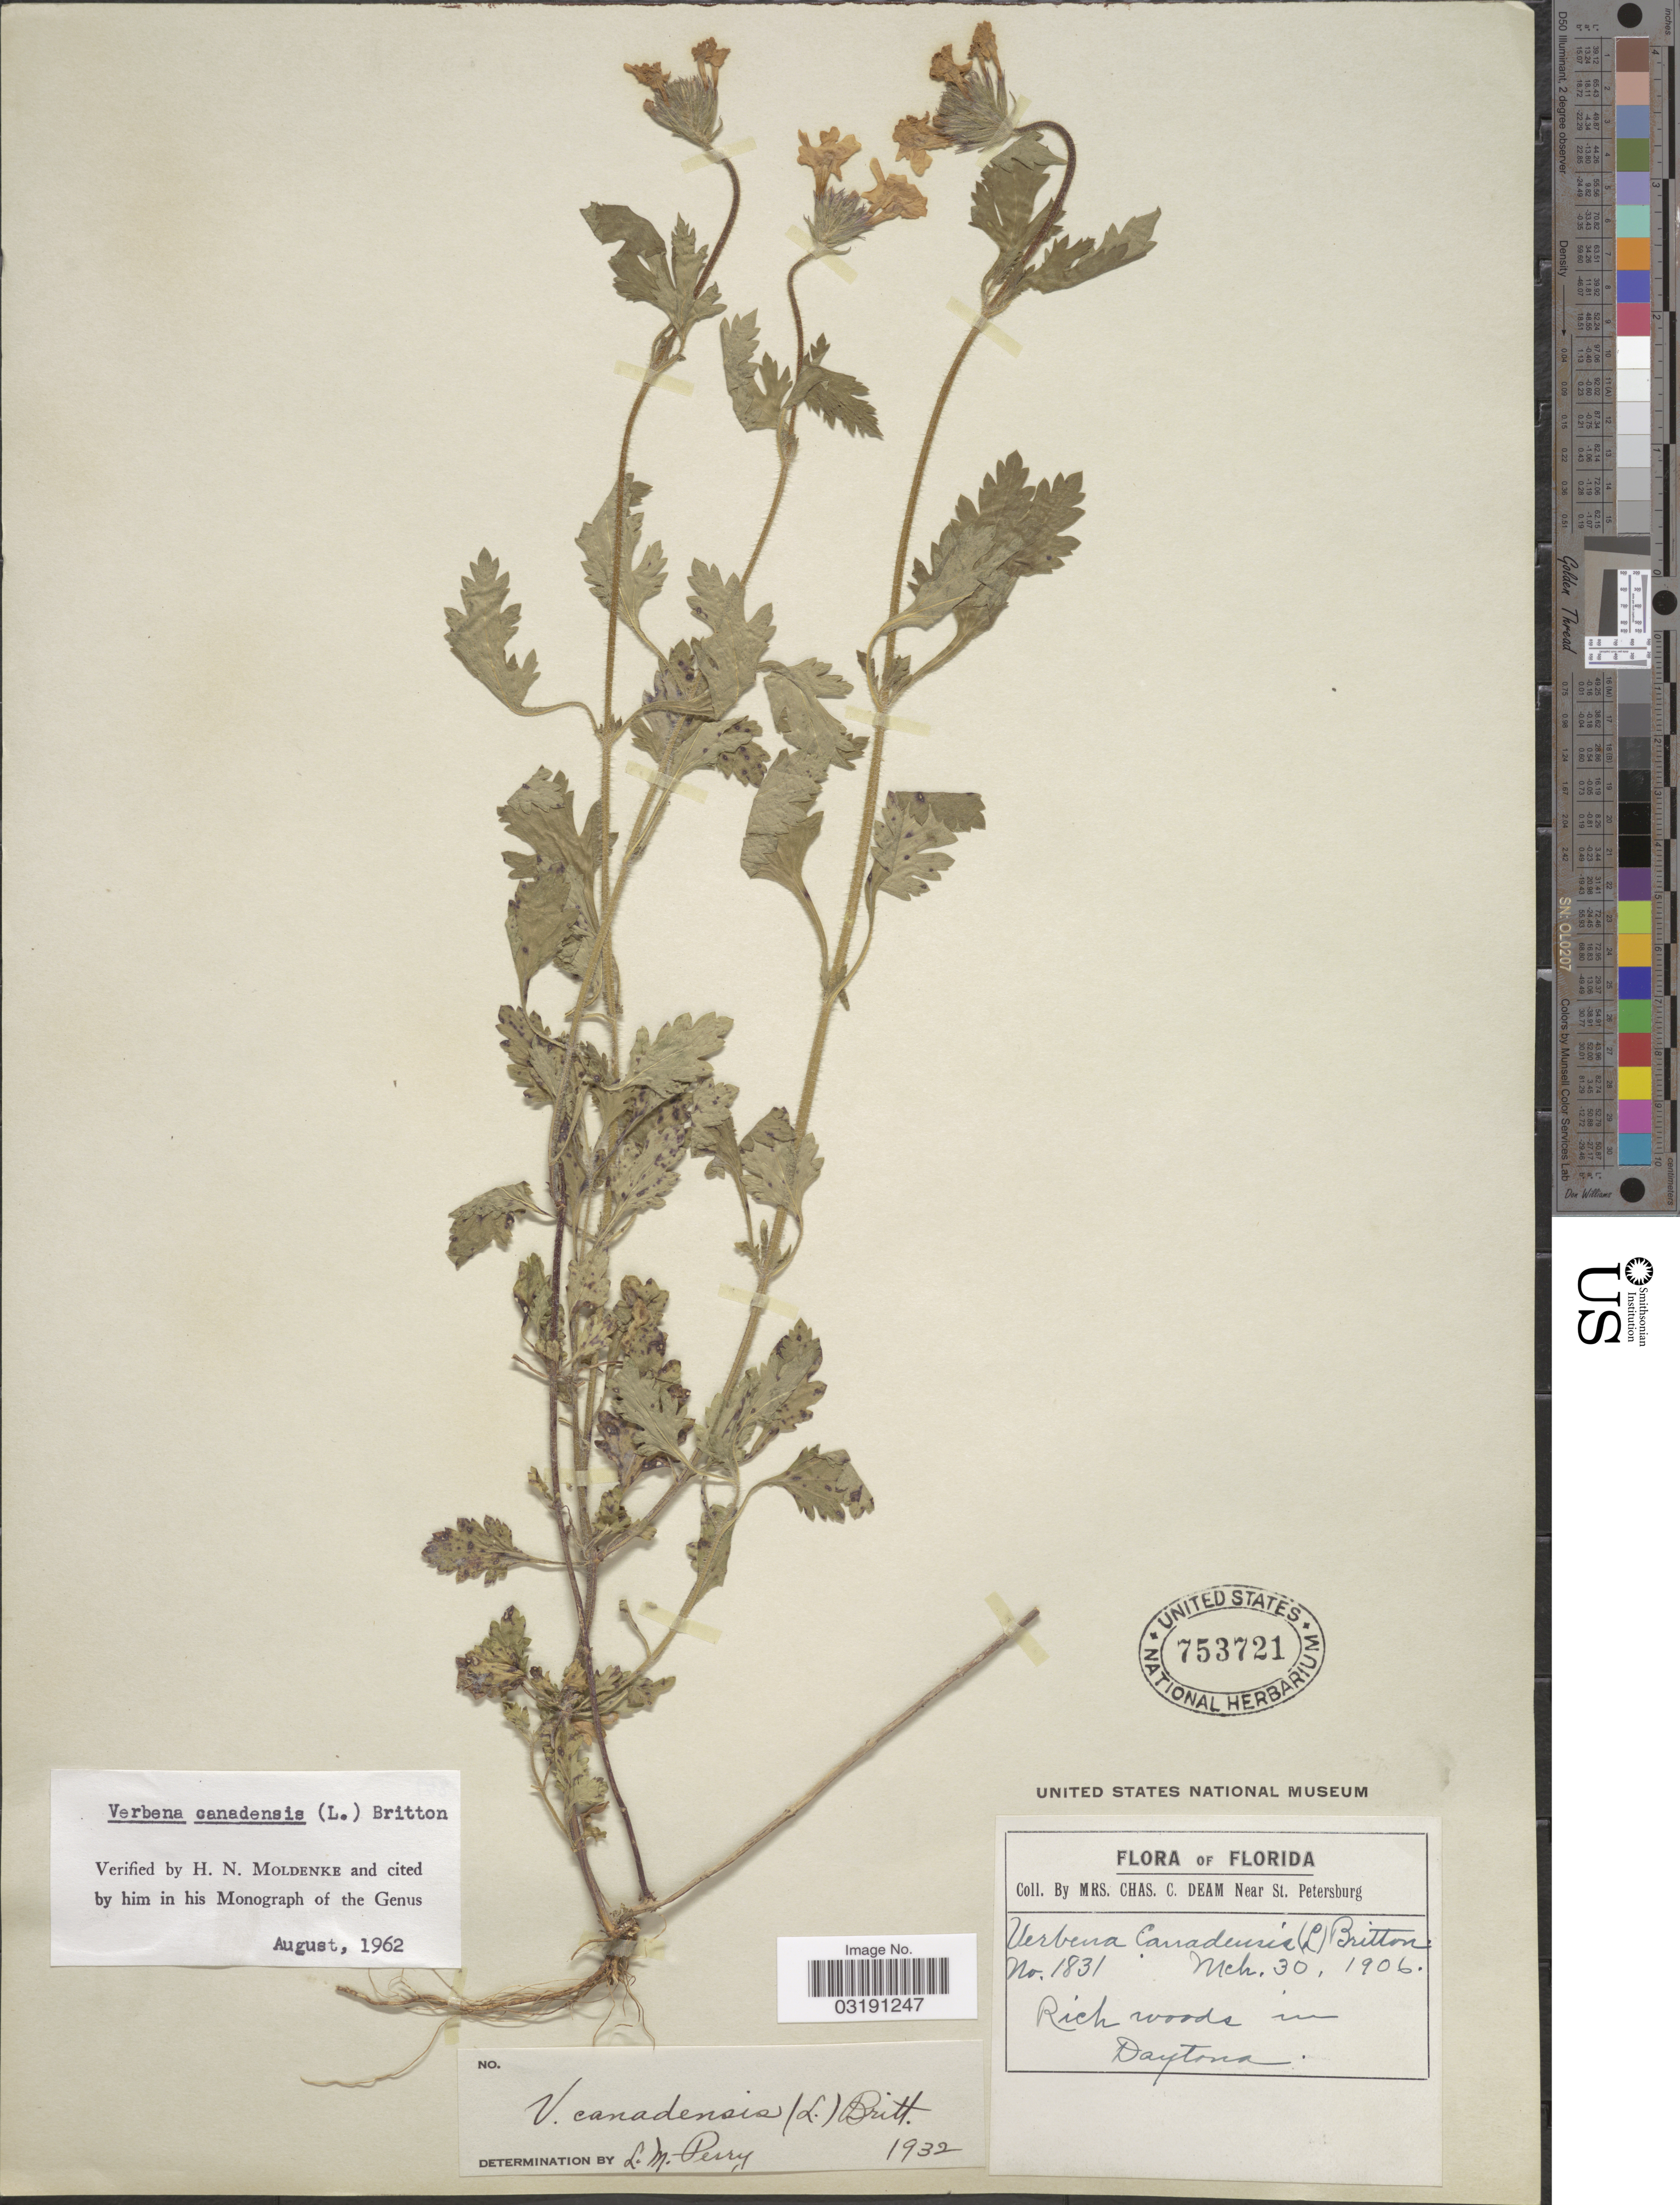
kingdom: Plantae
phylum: Tracheophyta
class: Magnoliopsida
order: Lamiales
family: Verbenaceae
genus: Verbena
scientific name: Verbena canadensis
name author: (L.) Britton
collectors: C. C. Deam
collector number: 1831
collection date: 1906-03-30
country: United States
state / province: Florida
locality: Near St. Petersburg. Daytona.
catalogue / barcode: US 753721